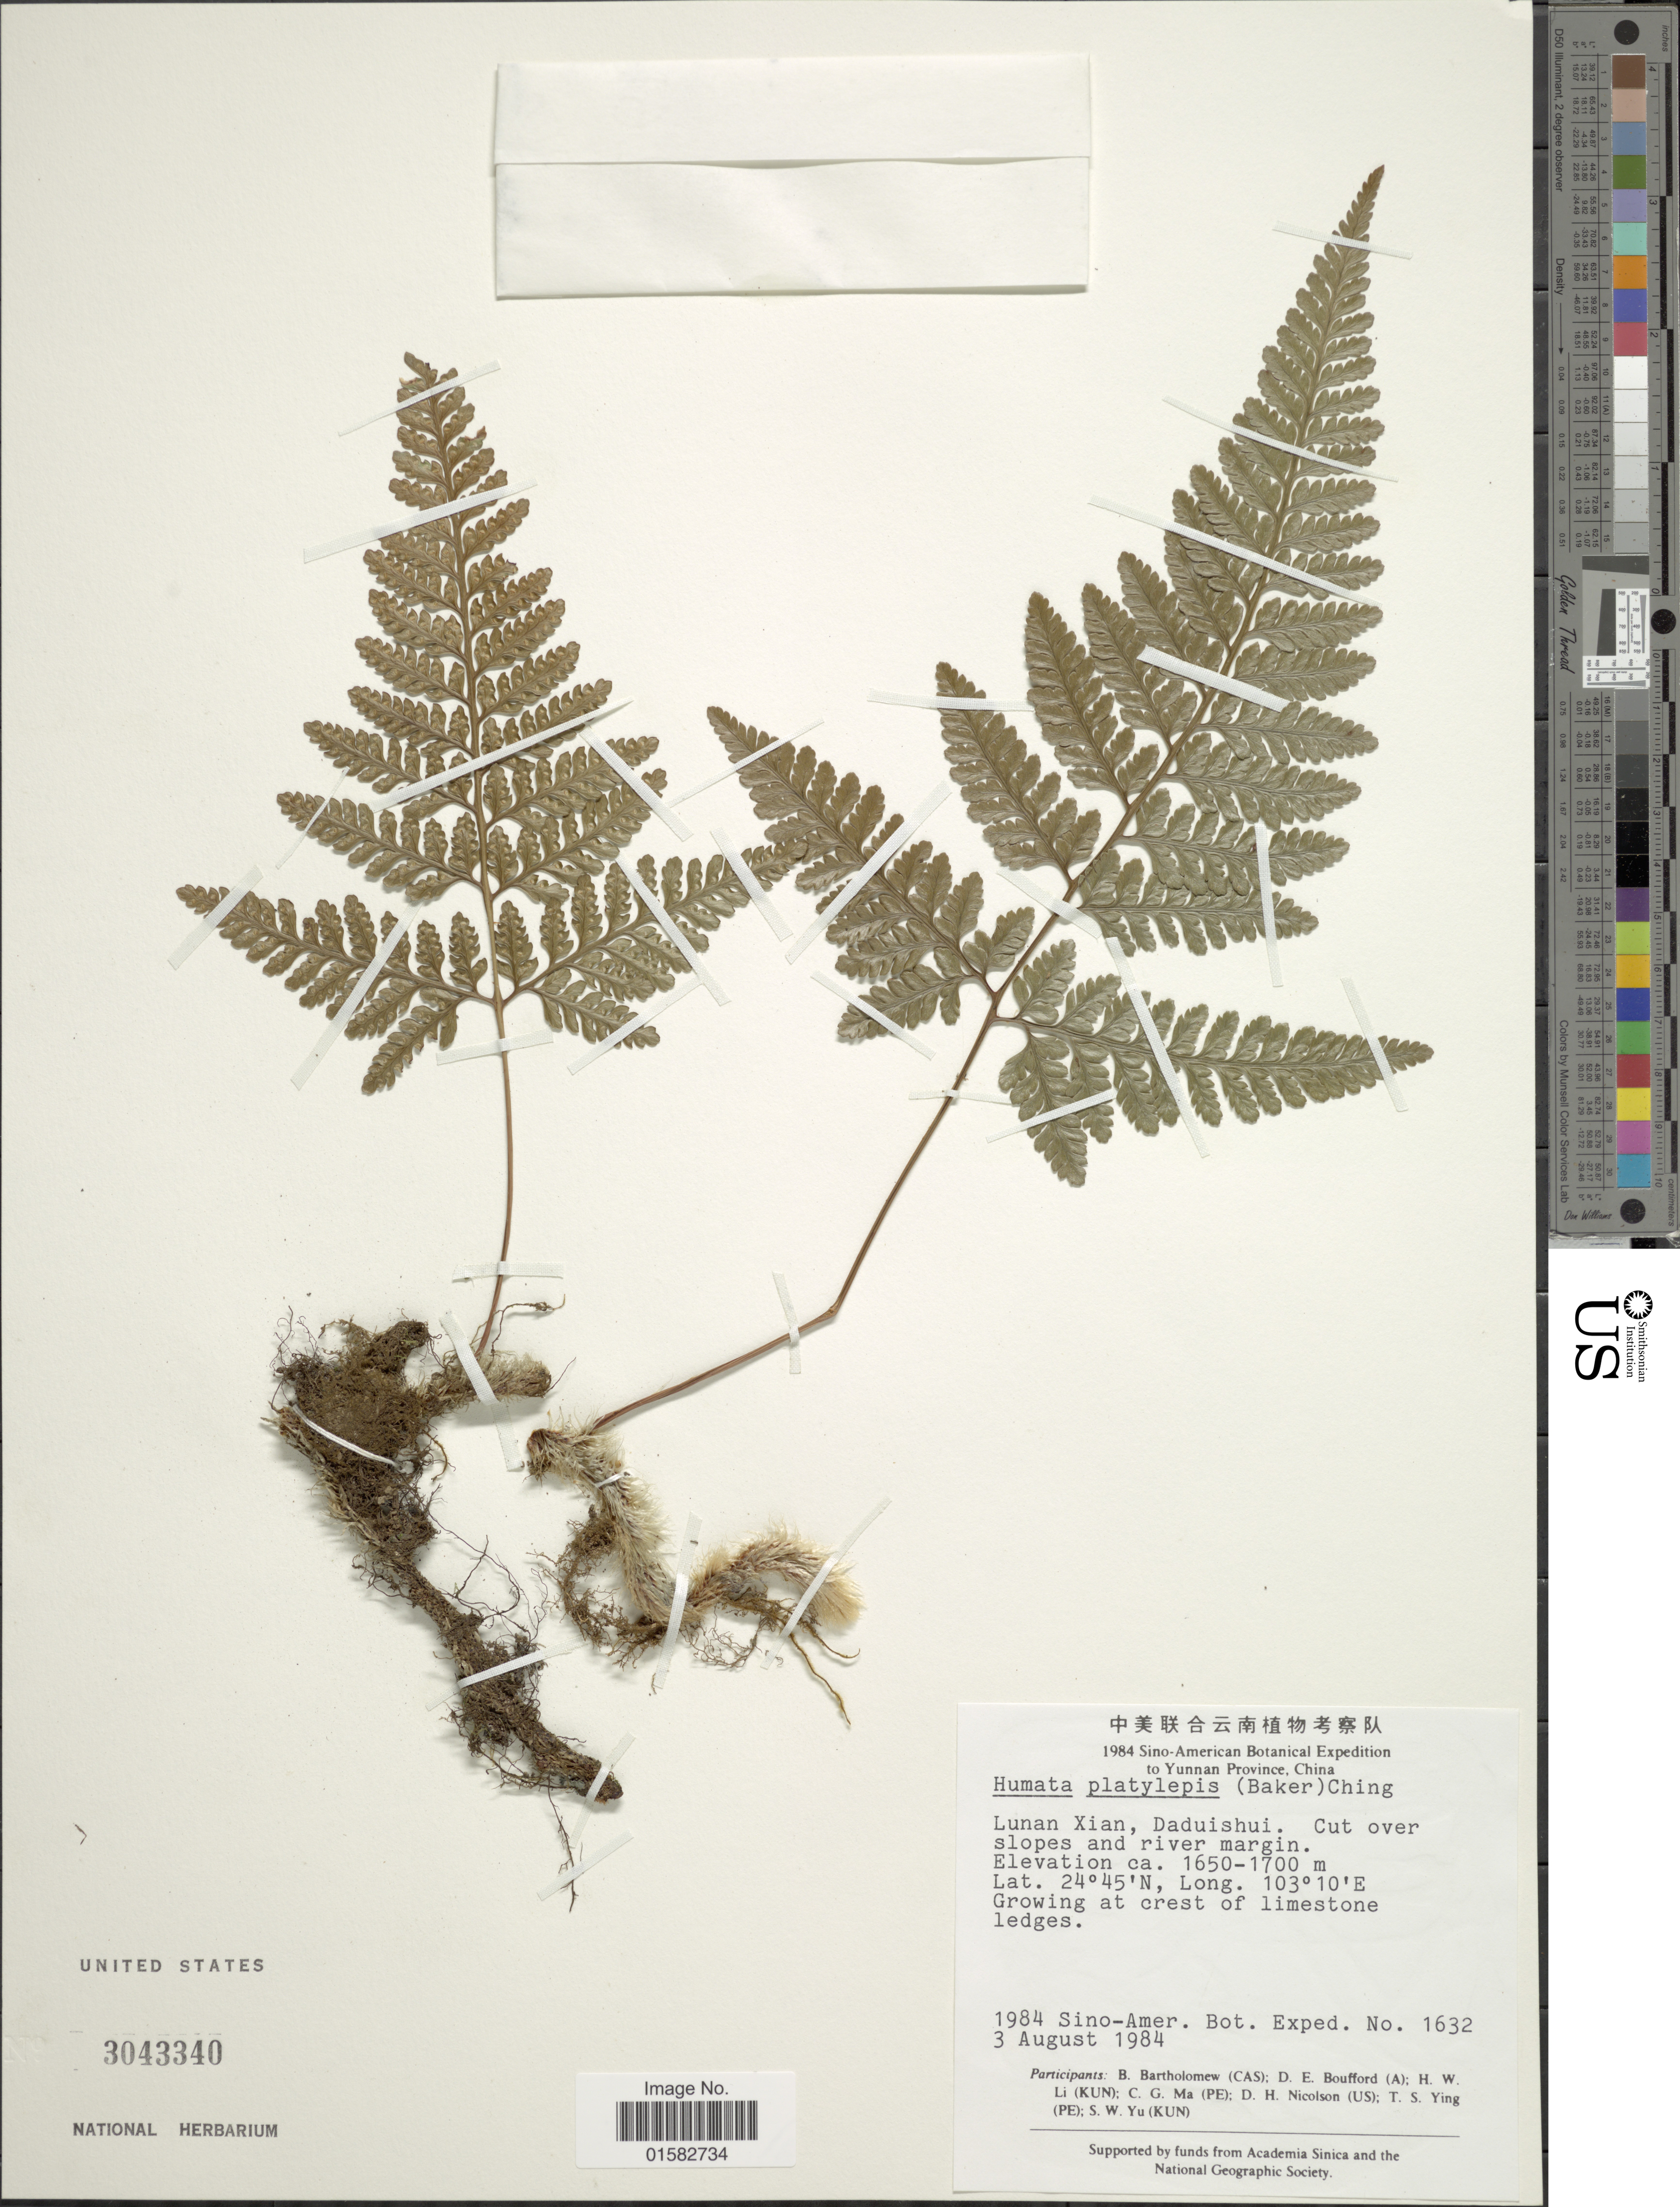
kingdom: Plantae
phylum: Tracheophyta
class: Polypodiopsida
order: Polypodiales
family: Davalliaceae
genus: Davallia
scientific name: Davallia griffithiana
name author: Hook.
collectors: Sino-Amer. Bot. Exped. 1984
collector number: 1632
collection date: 1984-08-03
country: China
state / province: Yunnan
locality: Lunan Xian, Daduishui, Cut over slopes and river margin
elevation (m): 1650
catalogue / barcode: US 3043340